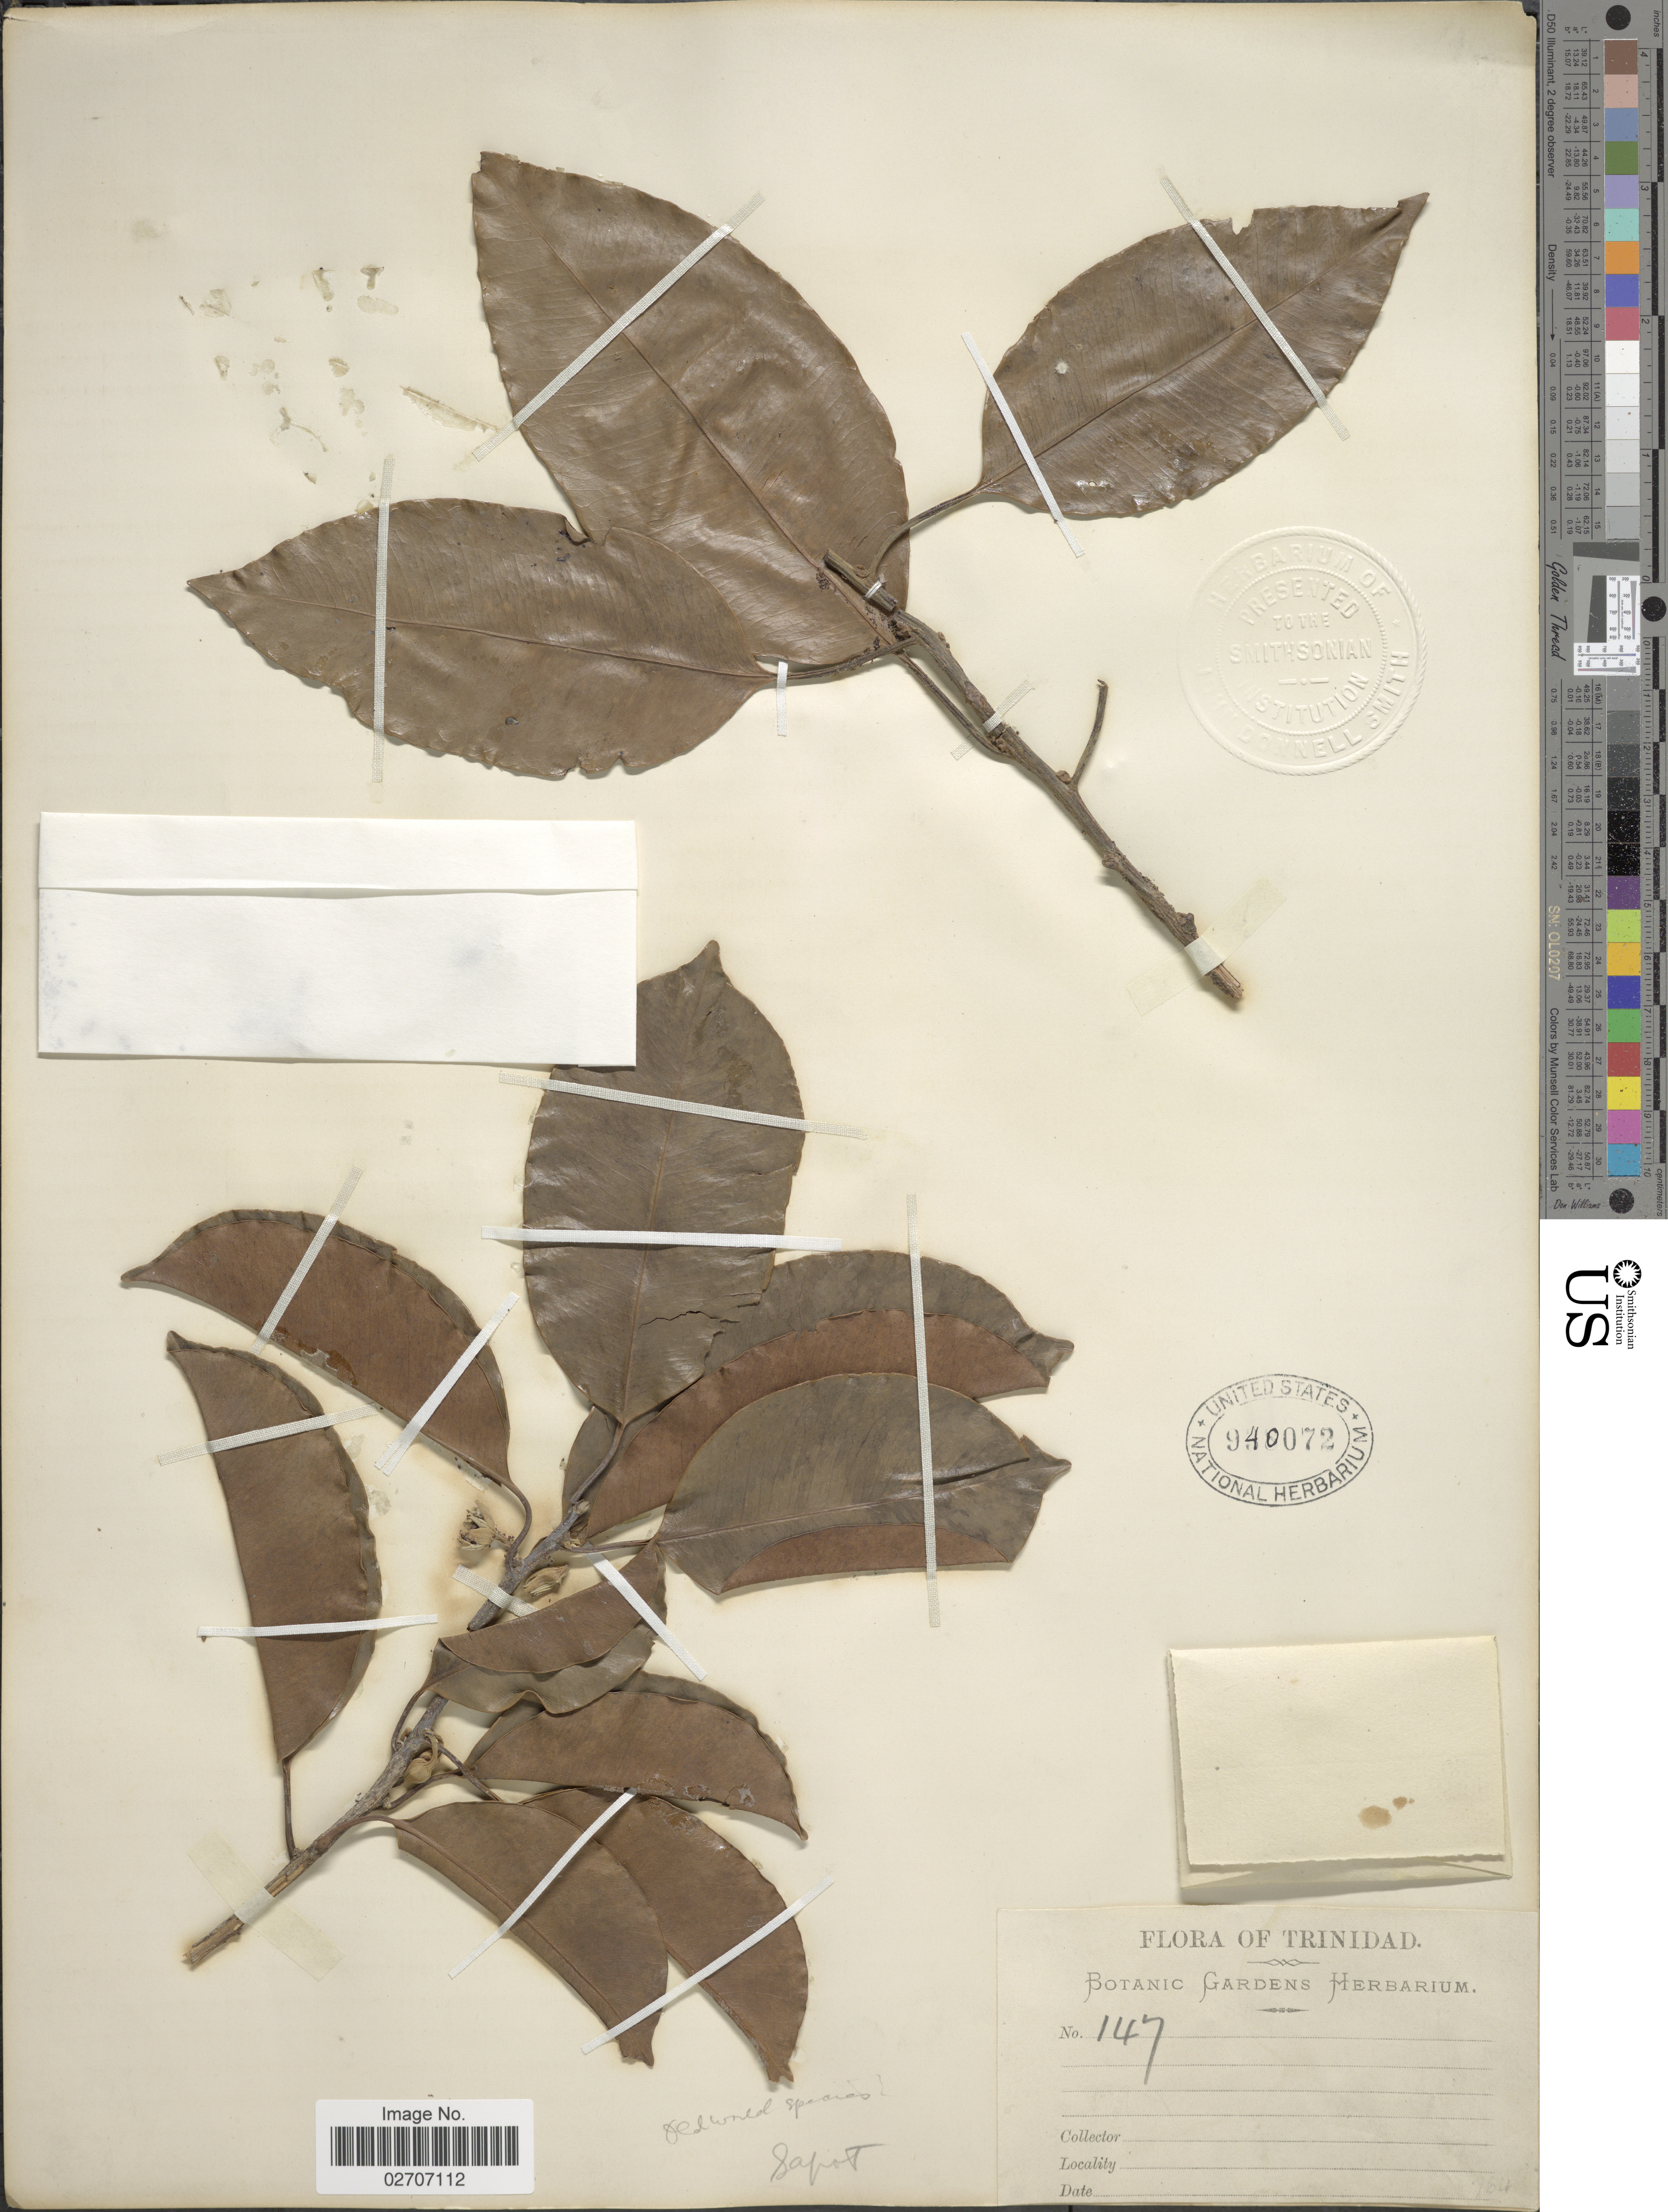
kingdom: Plantae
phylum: Tracheophyta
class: Magnoliopsida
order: Ericales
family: Sapotaceae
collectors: ex herb. Botanic Gardens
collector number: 147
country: Trinidad and Tobago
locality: Trinidad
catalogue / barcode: US 940072